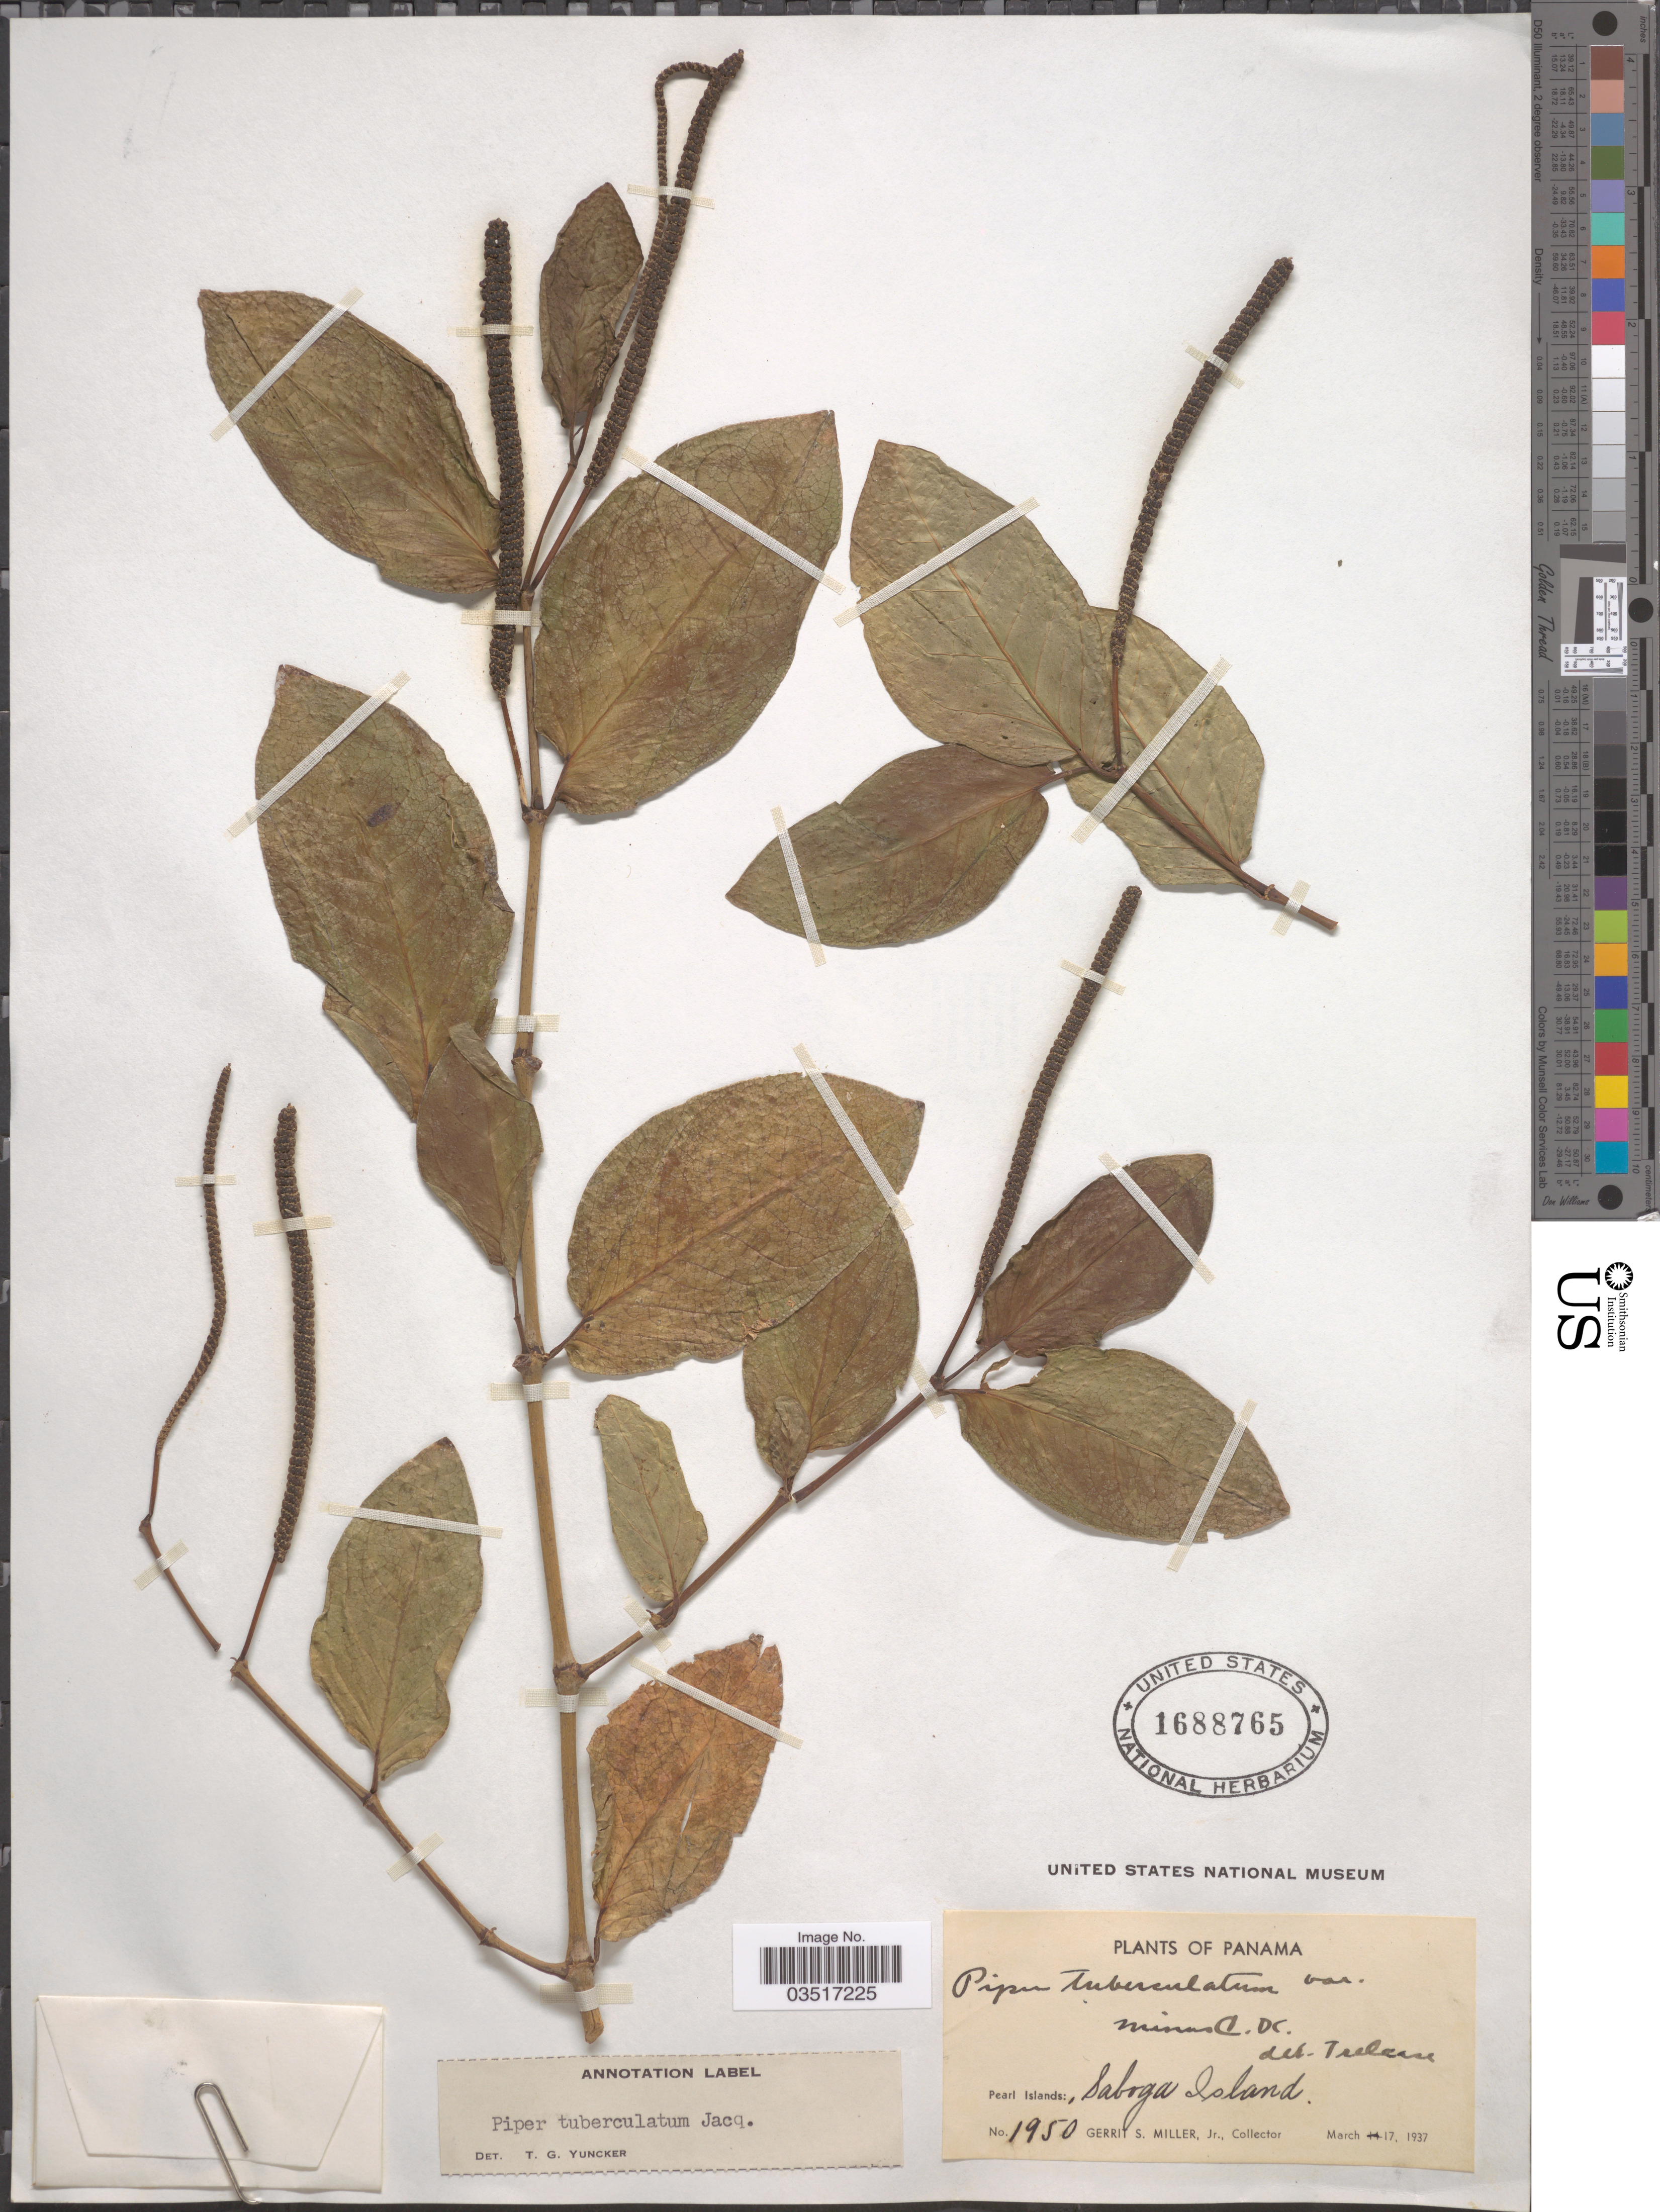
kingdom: Plantae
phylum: Tracheophyta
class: Magnoliopsida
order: Piperales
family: Piperaceae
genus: Piper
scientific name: Piper tuberculatum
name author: Jacq.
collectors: G. S. Miller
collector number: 1950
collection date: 1937-03-17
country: Panama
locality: Pearl Islands: Saboga Island.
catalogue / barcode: US 1688765